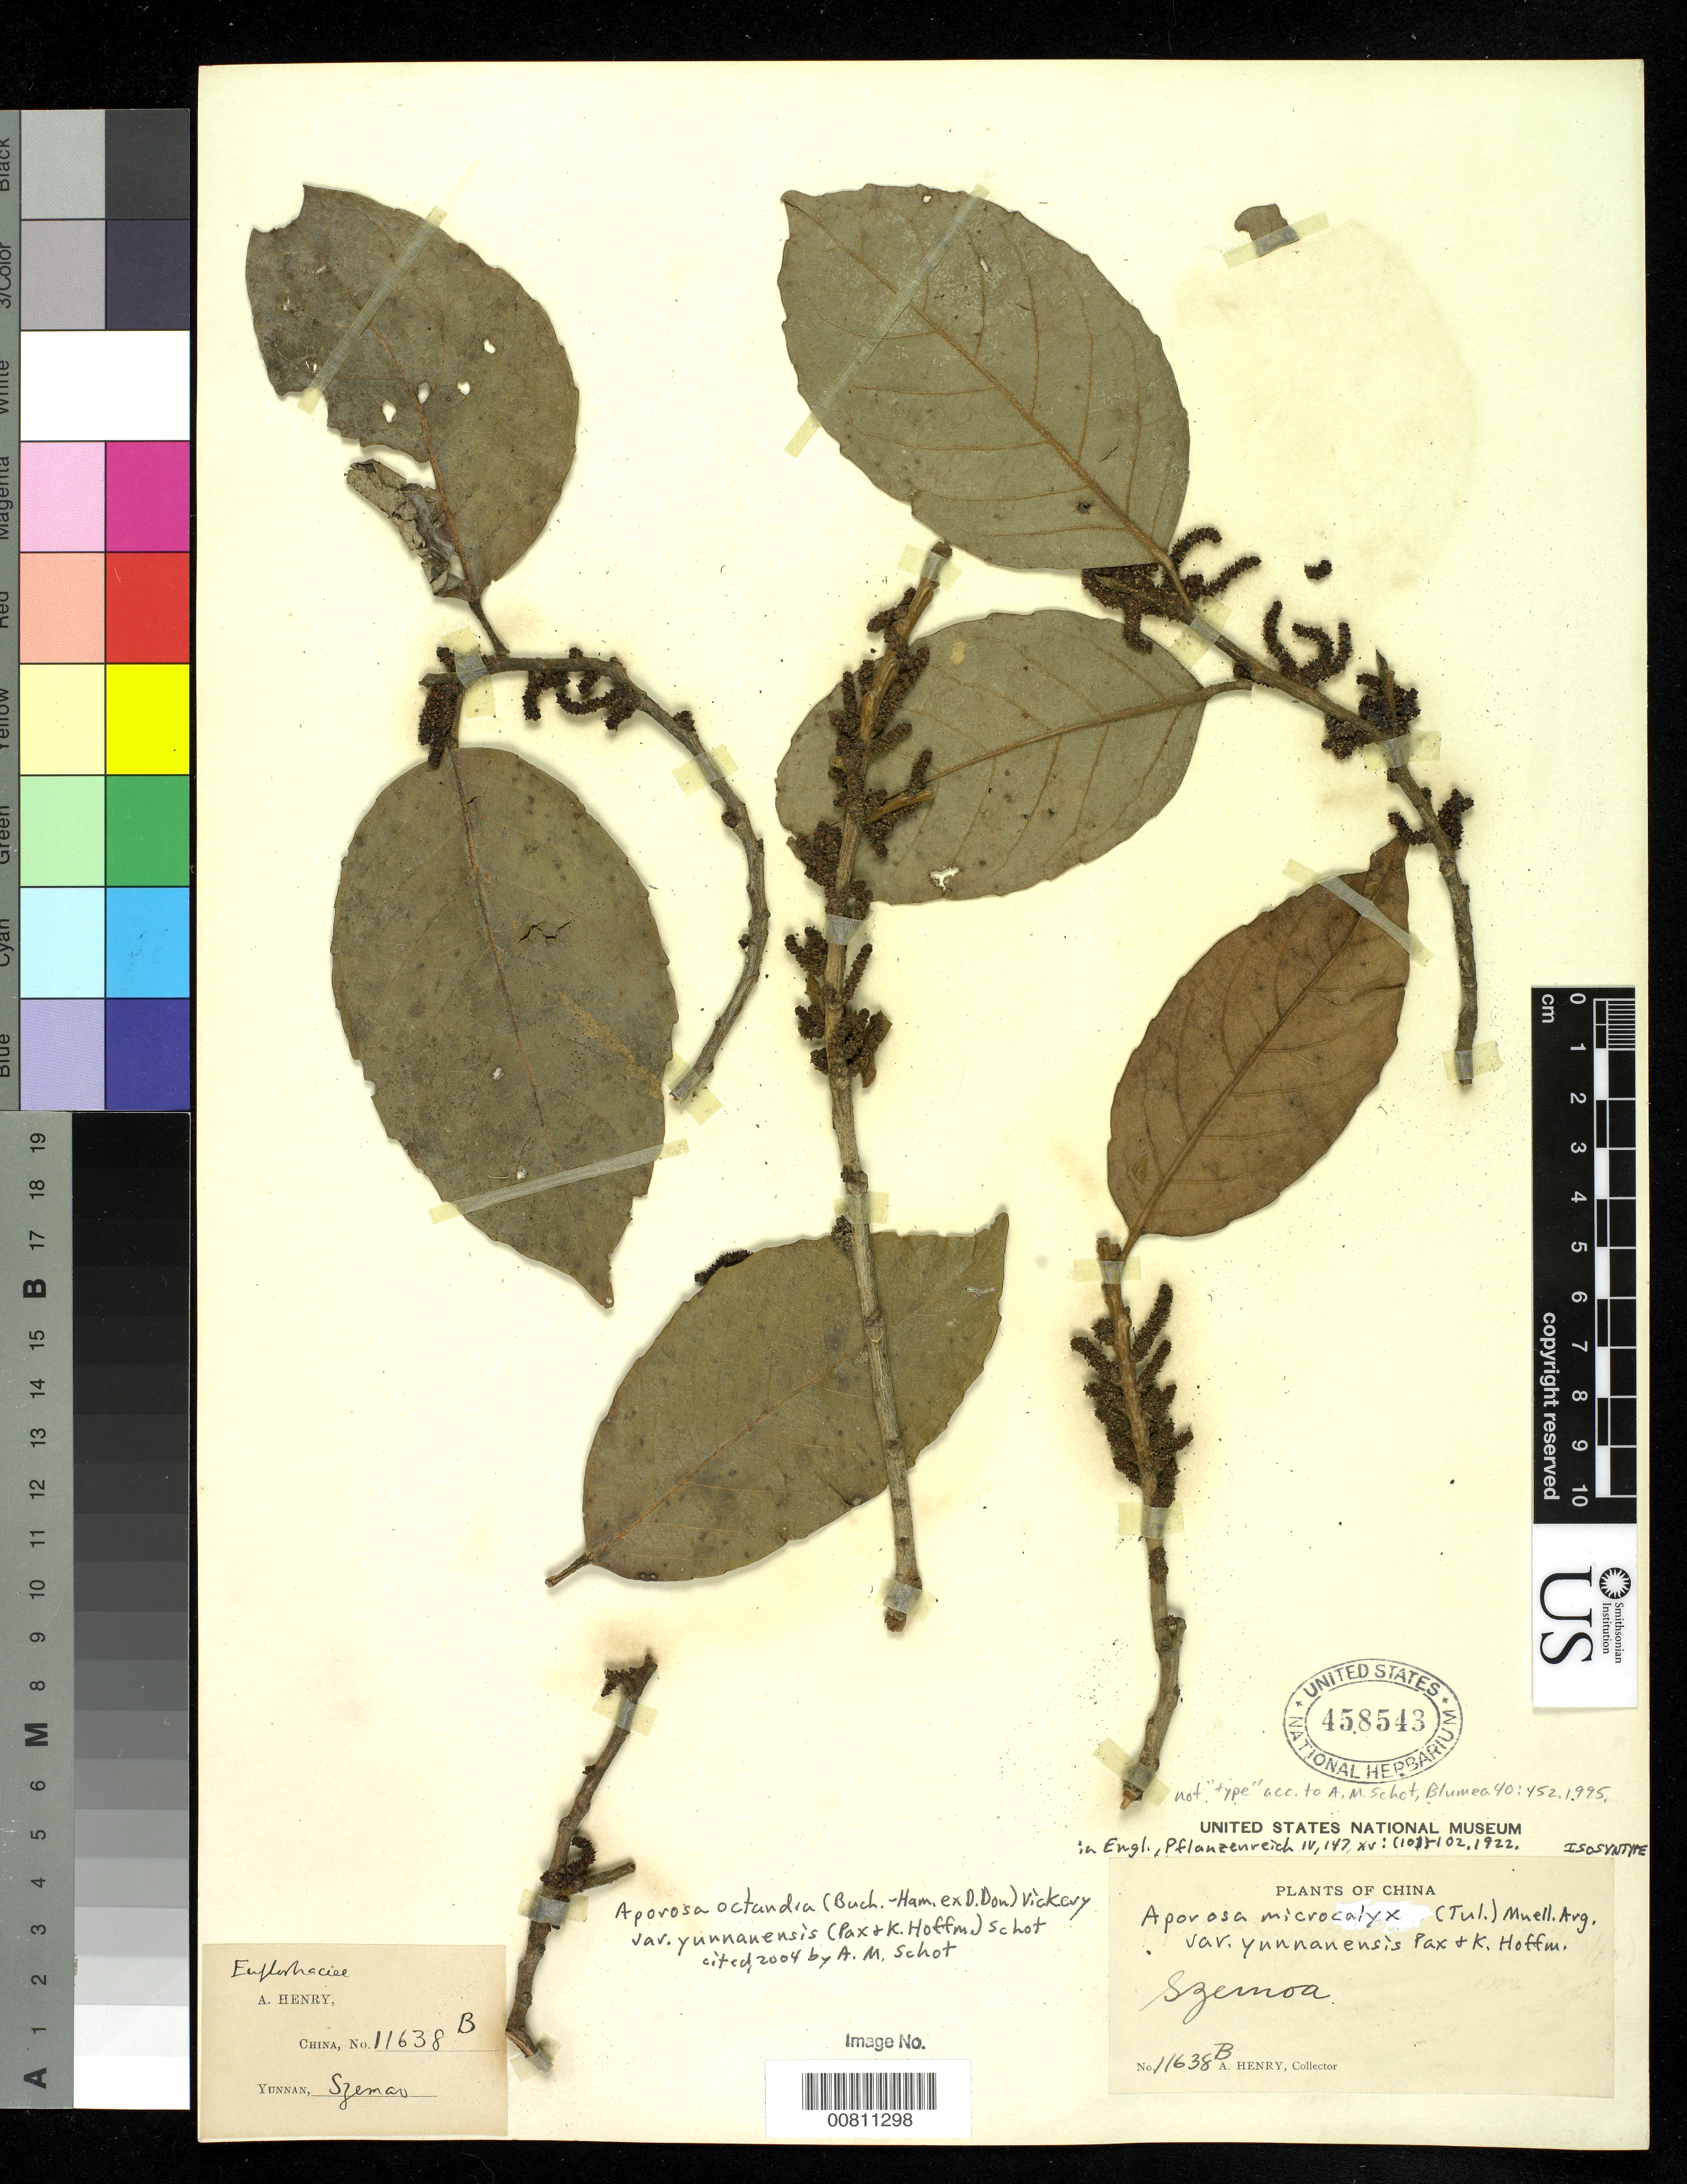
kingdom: Plantae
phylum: Tracheophyta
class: Magnoliopsida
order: Malpighiales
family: Phyllanthaceae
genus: Aporosa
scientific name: Aporosa microcalyx var. yunnanensis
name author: Pax & K. Hoffm. in Engl.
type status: Syntype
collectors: A. Henry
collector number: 11638 B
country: China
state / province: Yunnan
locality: Szemao.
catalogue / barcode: US 458543